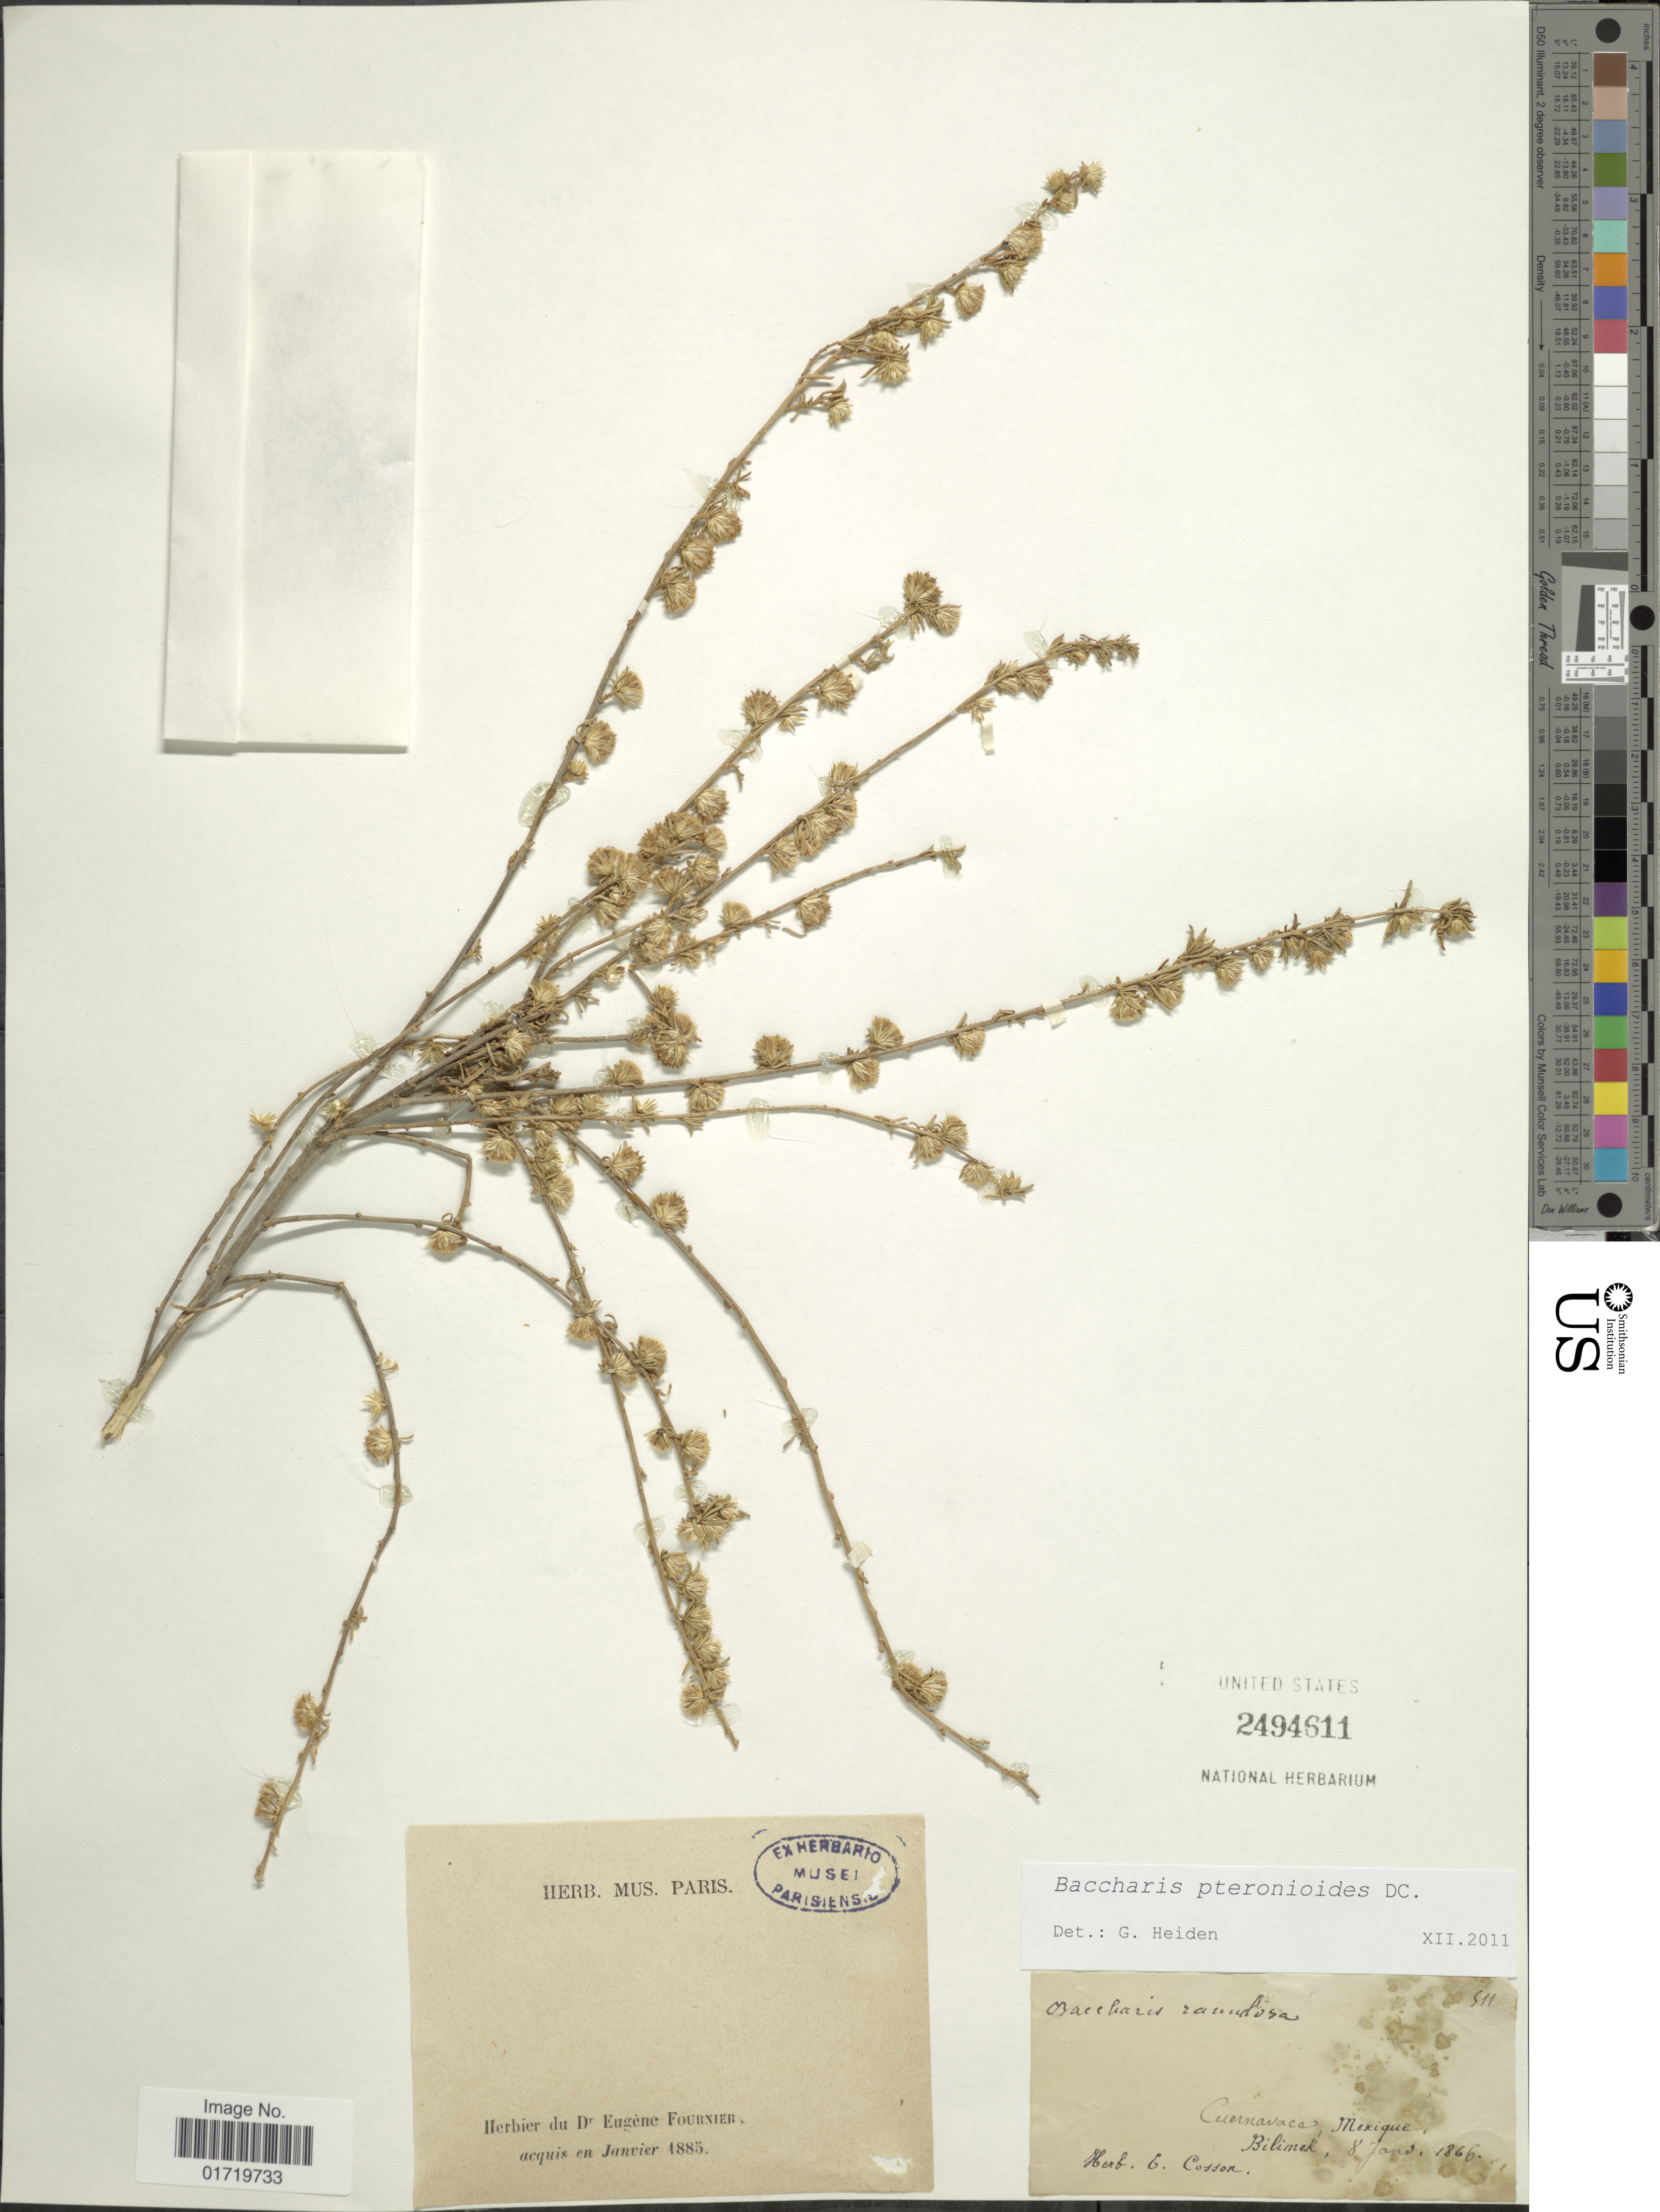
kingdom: Plantae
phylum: Tracheophyta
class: Magnoliopsida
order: Asterales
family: Asteraceae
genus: Baccharis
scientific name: Baccharis pteronioides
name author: DC.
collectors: -. Bilimek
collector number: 911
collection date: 1866-01-08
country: Mexico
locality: Cuernavaca, Mexcio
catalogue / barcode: US 2494611